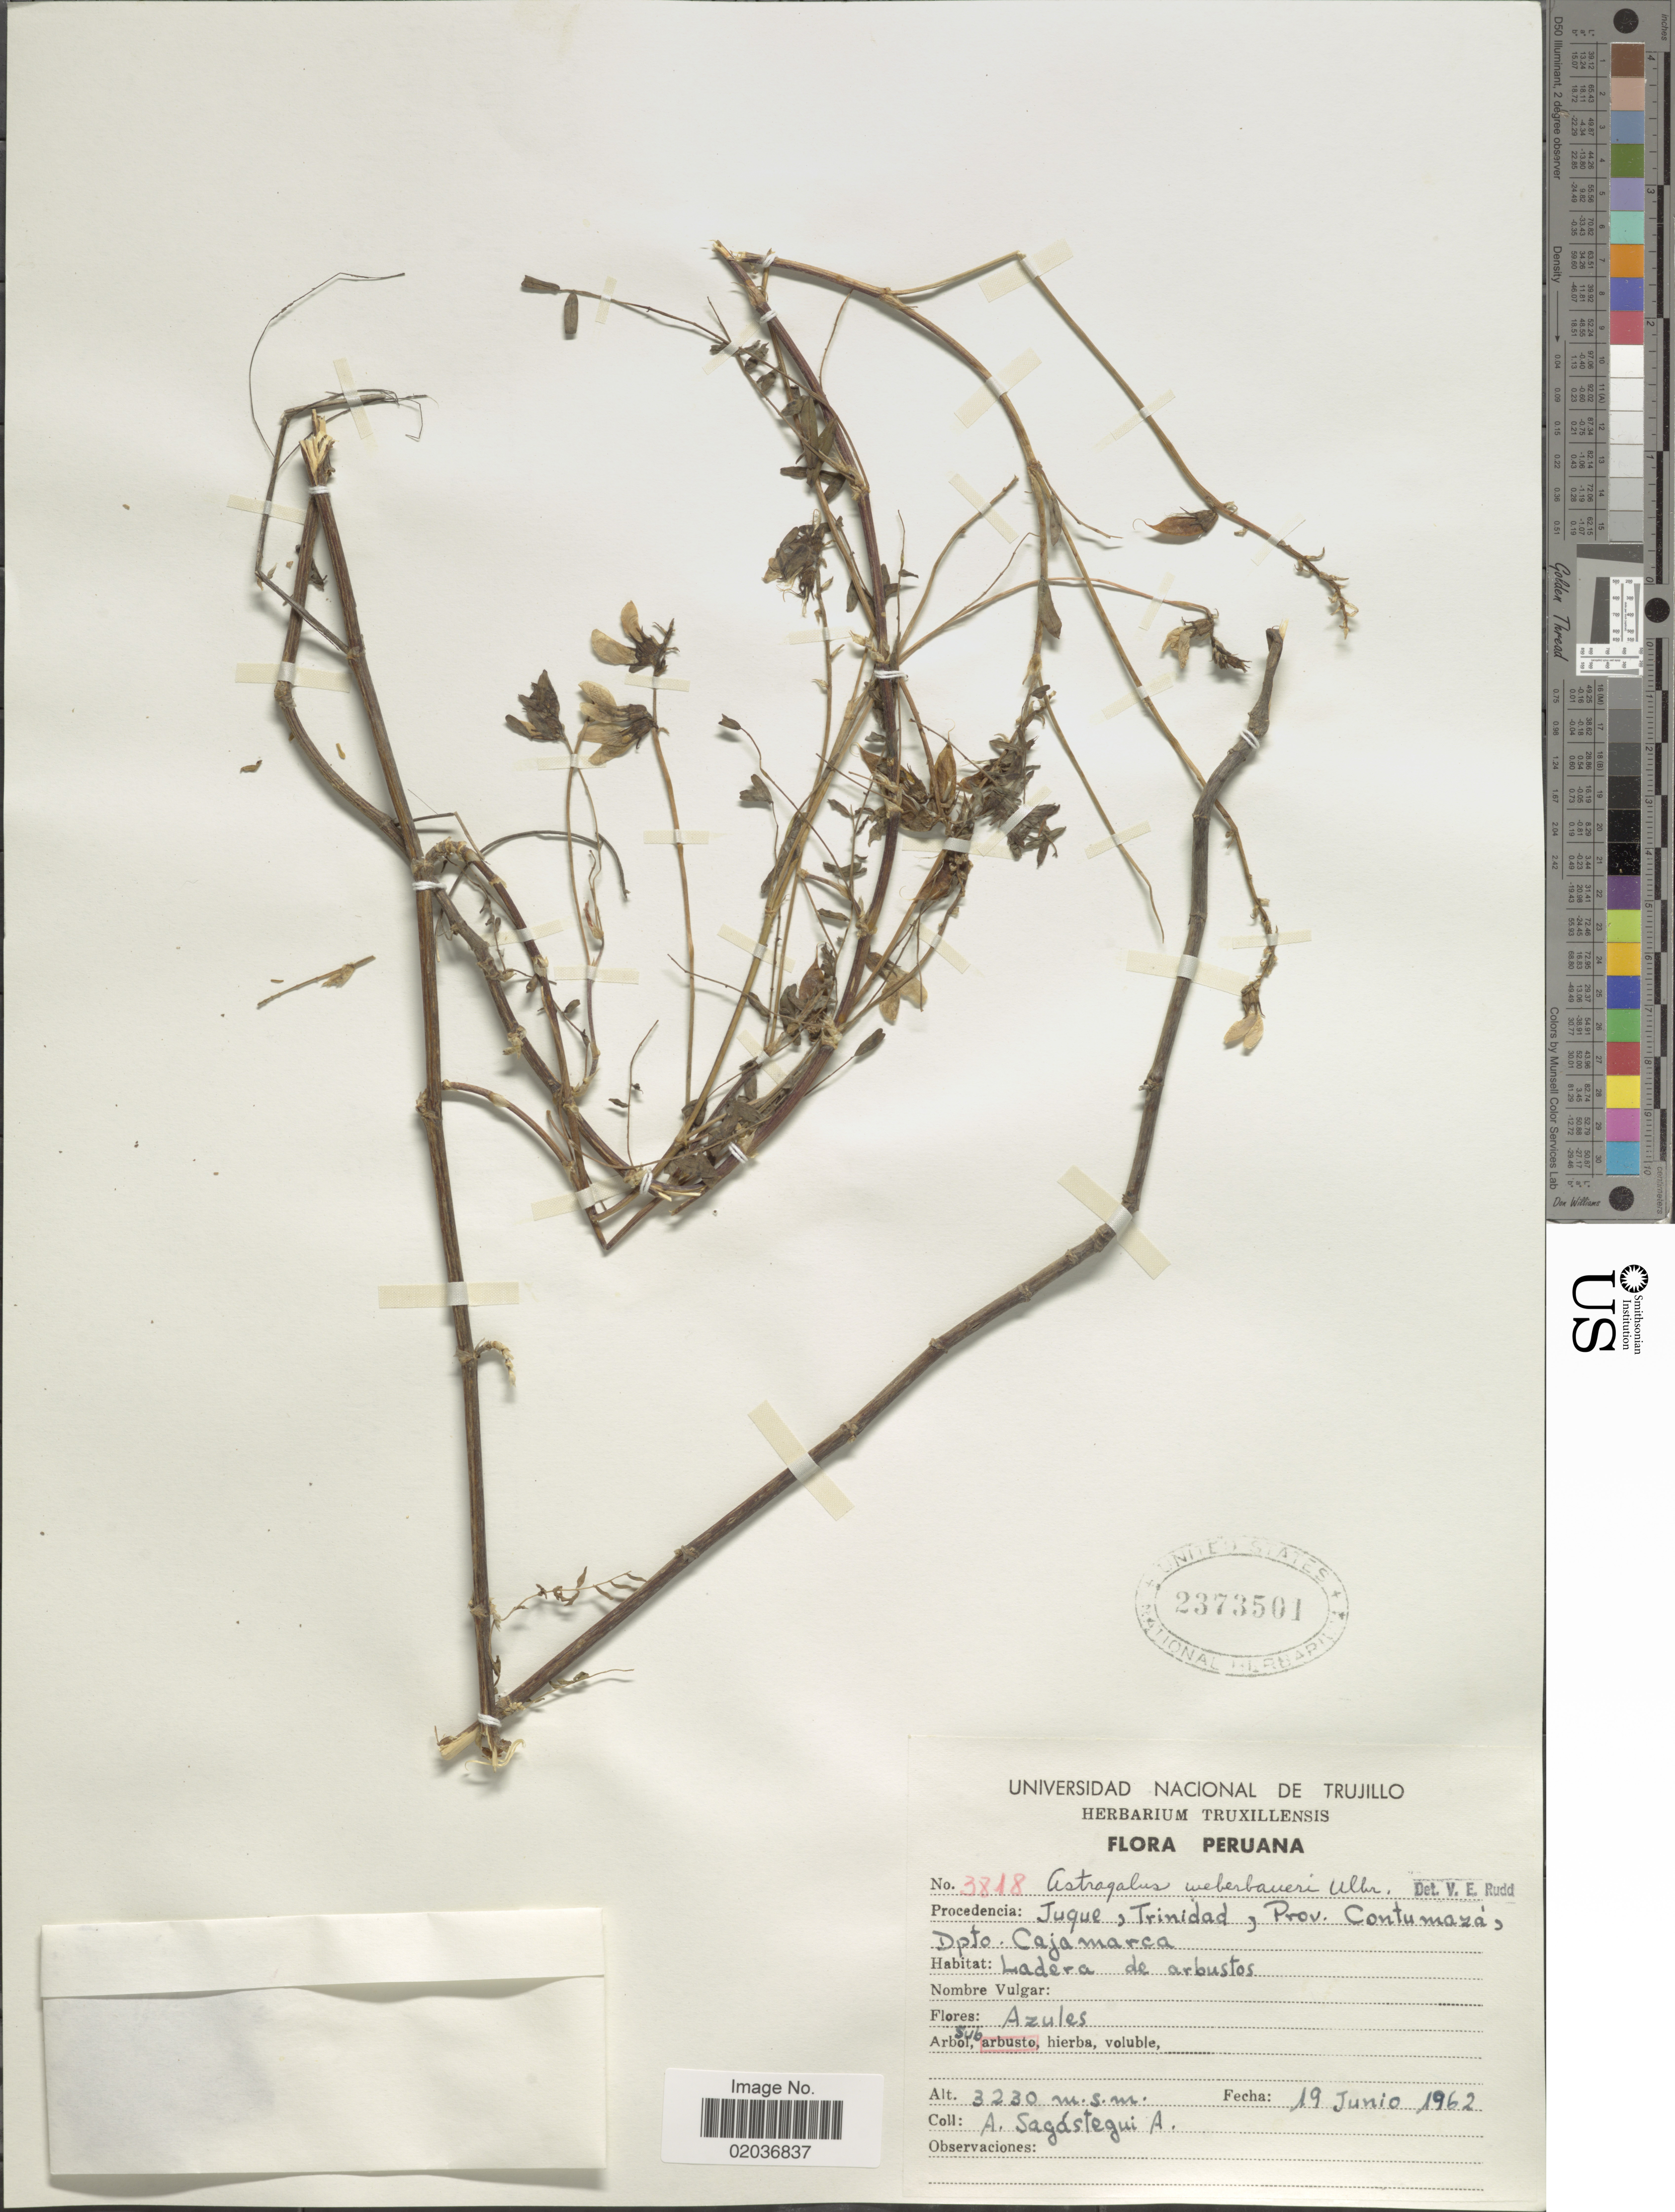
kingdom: Plantae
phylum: Tracheophyta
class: Magnoliopsida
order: Fabales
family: Fabaceae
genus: Astragalus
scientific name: Astragalus weberbaueri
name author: Ulbr.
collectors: A. Sagástegui A.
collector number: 3818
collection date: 1962-06-19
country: Peru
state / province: Cajamarca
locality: Juque, Trinidad, prov. Contumazá, Dpto Cajamarca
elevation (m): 3230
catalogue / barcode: US 2373501